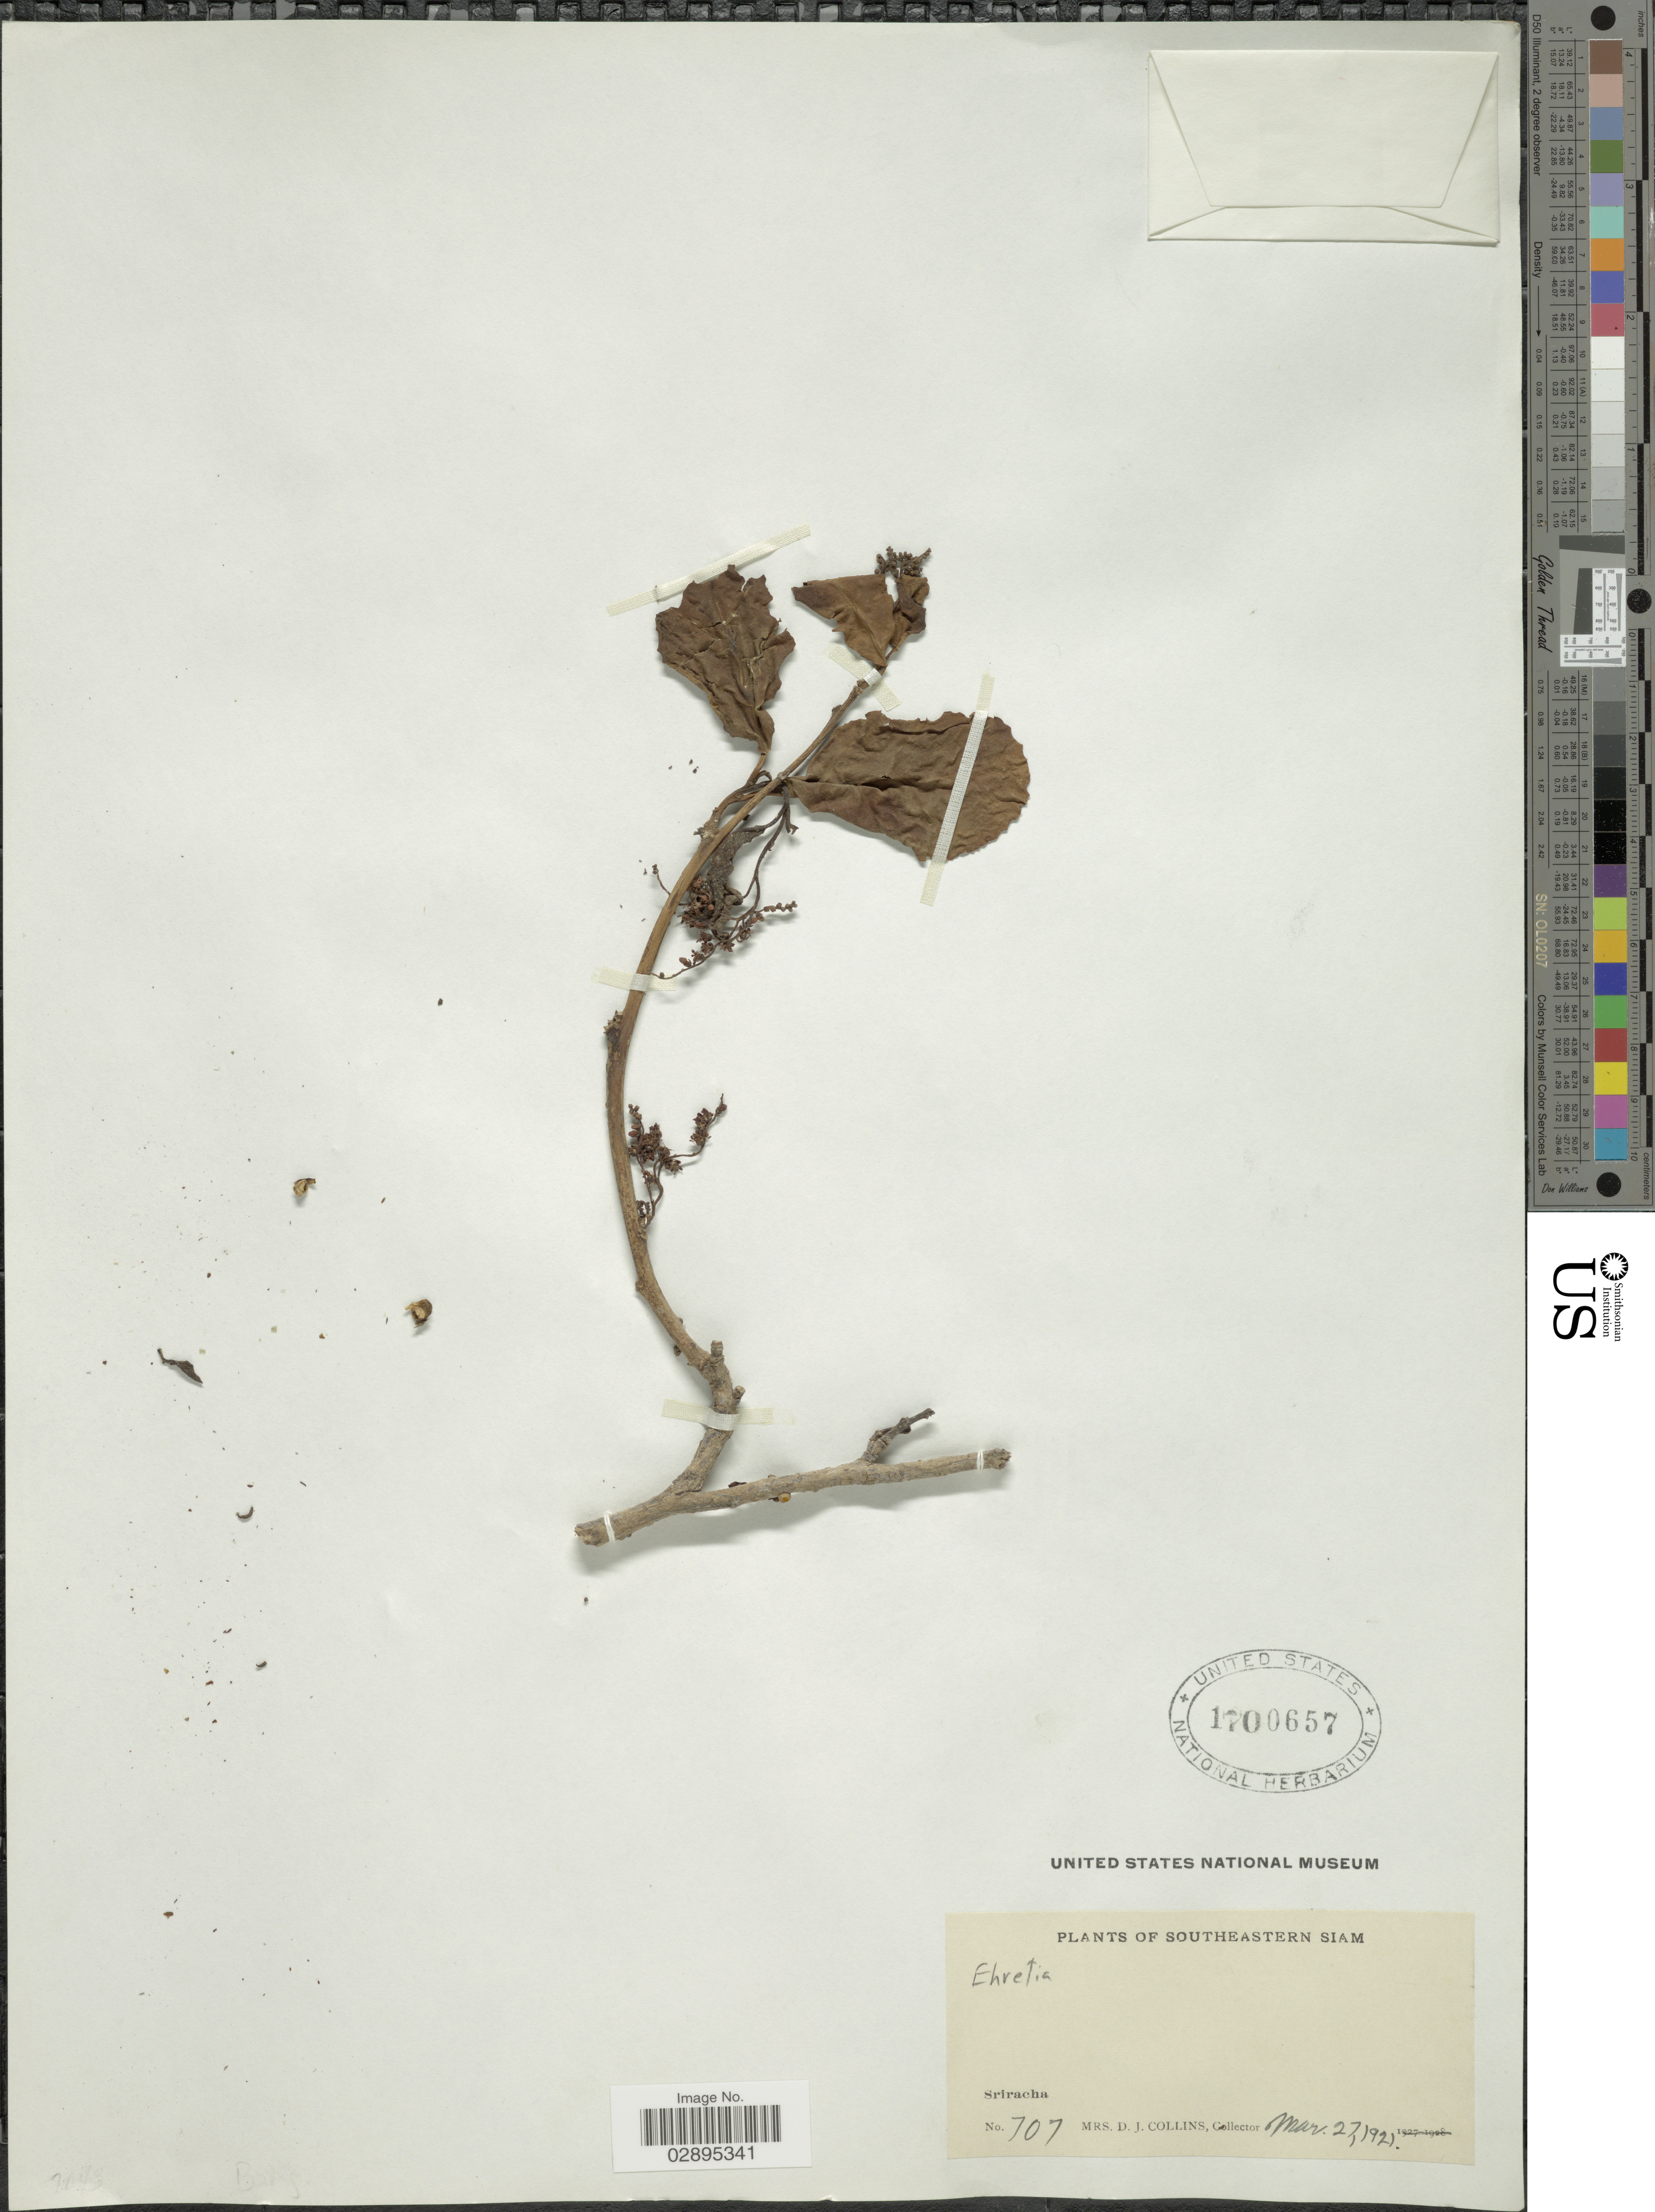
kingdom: Plantae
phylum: Tracheophyta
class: Magnoliopsida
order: Boraginales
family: Ehretiaceae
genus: Ehretia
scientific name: Ehretia sp.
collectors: Mrs. D. J. Collins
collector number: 707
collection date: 1921-03-27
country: Thailand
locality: Southeastern Siam. Sriracha.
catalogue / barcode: US 1700657